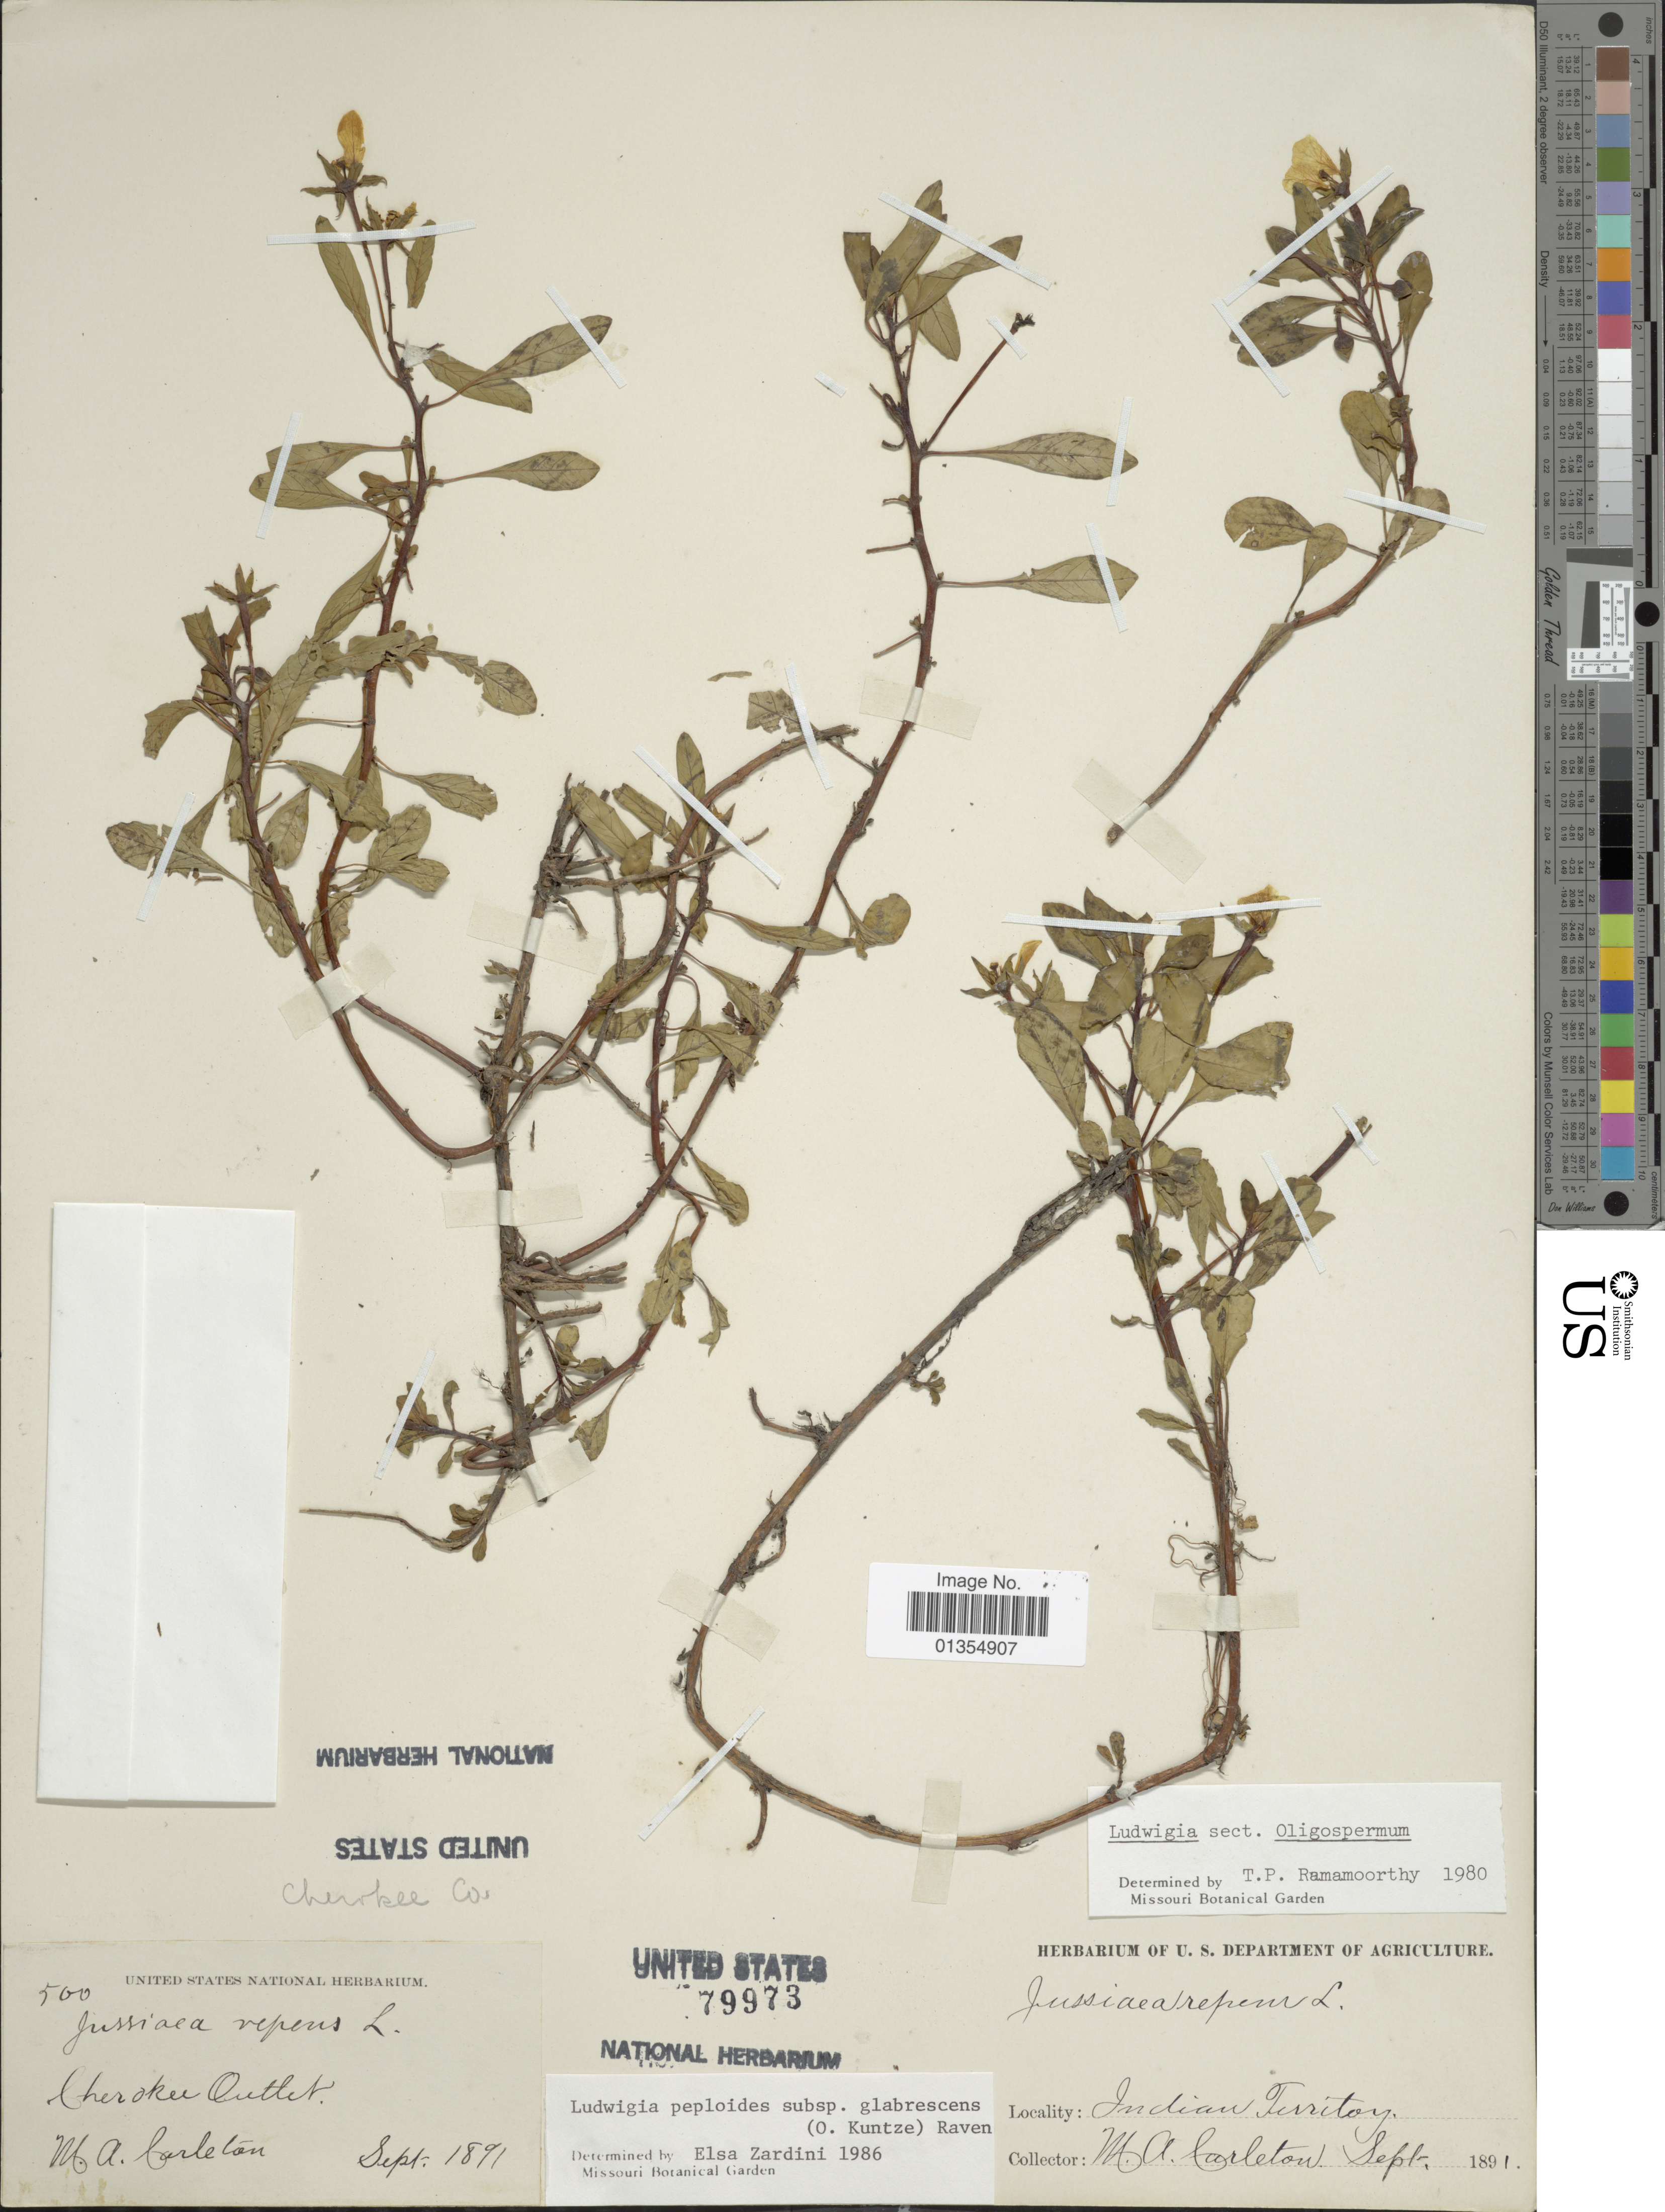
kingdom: Plantae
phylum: Tracheophyta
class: Magnoliopsida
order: Myrtales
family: Onagraceae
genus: Ludwigia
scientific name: Ludwigia peploides subsp. glabrescens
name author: (Kuntze) P.H. Raven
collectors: M. A. Carleton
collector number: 500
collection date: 1891-09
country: United States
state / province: Oklahoma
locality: Cherokee Outlet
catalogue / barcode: US 79973